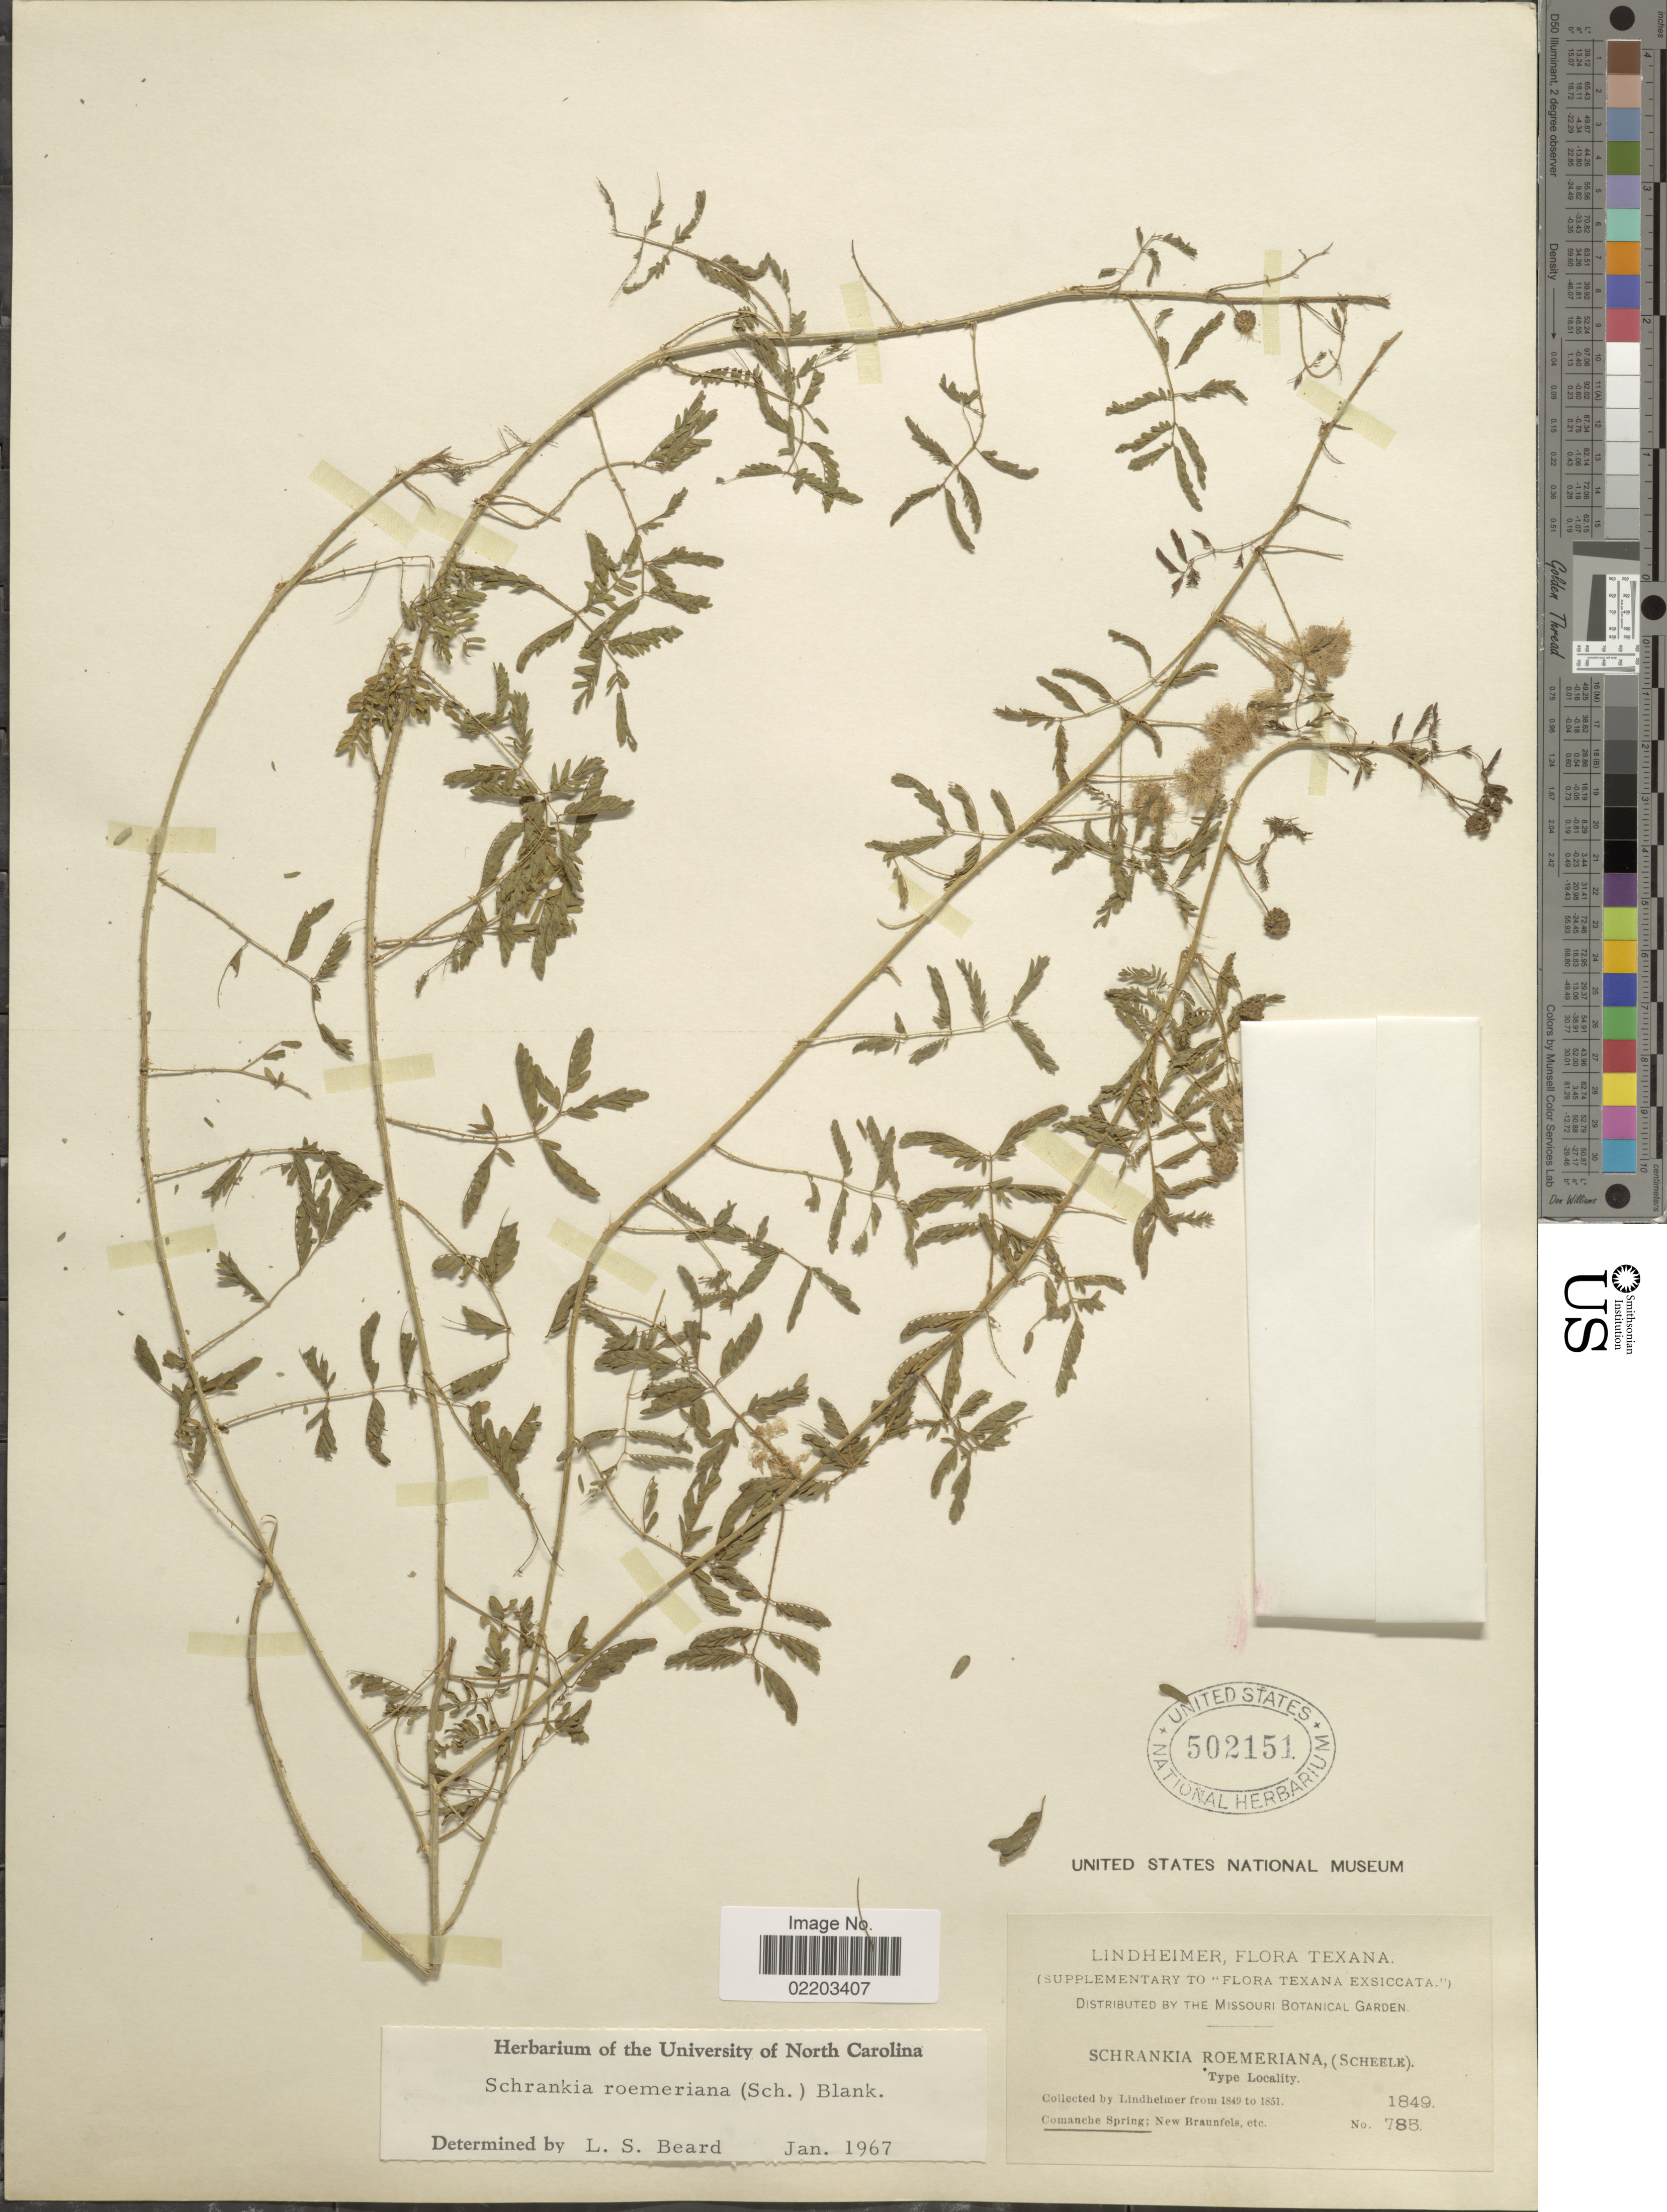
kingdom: Plantae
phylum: Tracheophyta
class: Magnoliopsida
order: Fabales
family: Fabaceae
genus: Mimosa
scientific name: Mimosa roemeriana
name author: Scheele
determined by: U.S. National Herbarium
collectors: -. Lindheimer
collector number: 785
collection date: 1849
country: United States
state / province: Texas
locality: Comanche Spring; New Braunfeld, etc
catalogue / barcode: US 502151